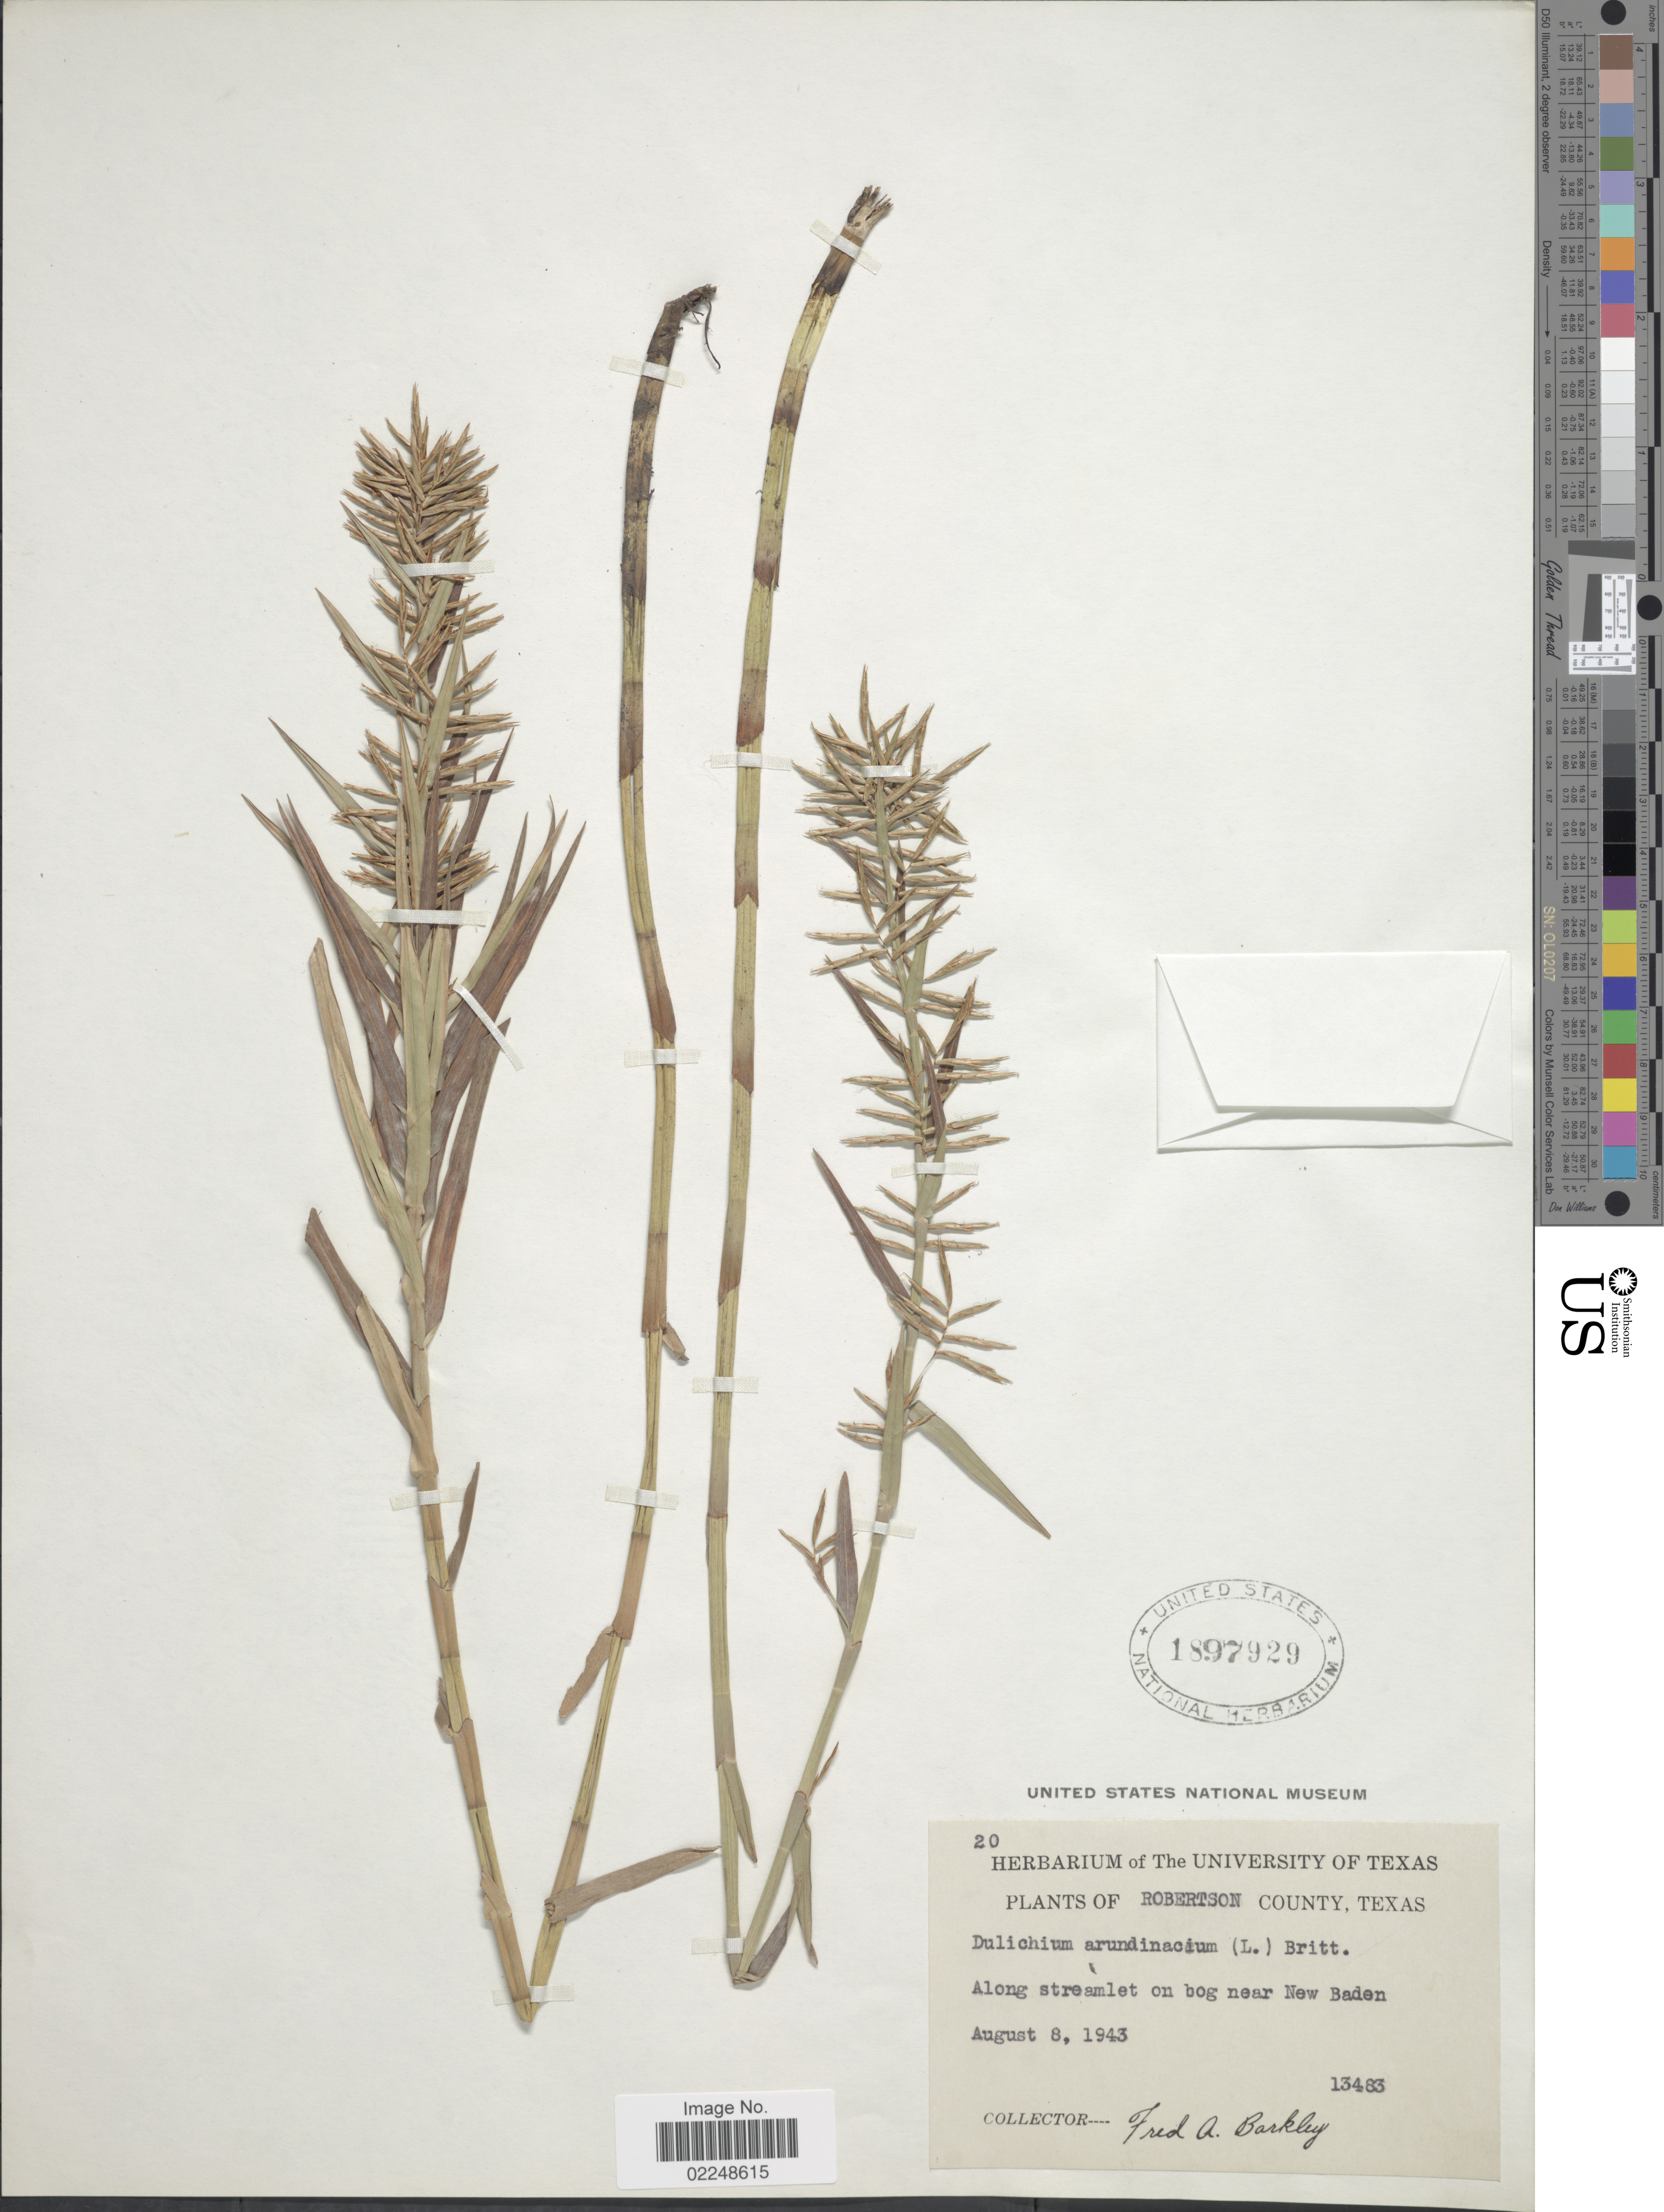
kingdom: Plantae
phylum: Tracheophyta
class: Liliopsida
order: Poales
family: Cyperaceae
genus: Dulichium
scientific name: Dulichium arundinaceum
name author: (L.) Britton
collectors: F. A. Barkley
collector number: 13483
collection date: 1943-08-08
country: United States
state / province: Texas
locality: Robertson County, Along streamlet on bog near New Baden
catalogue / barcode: US 1897929